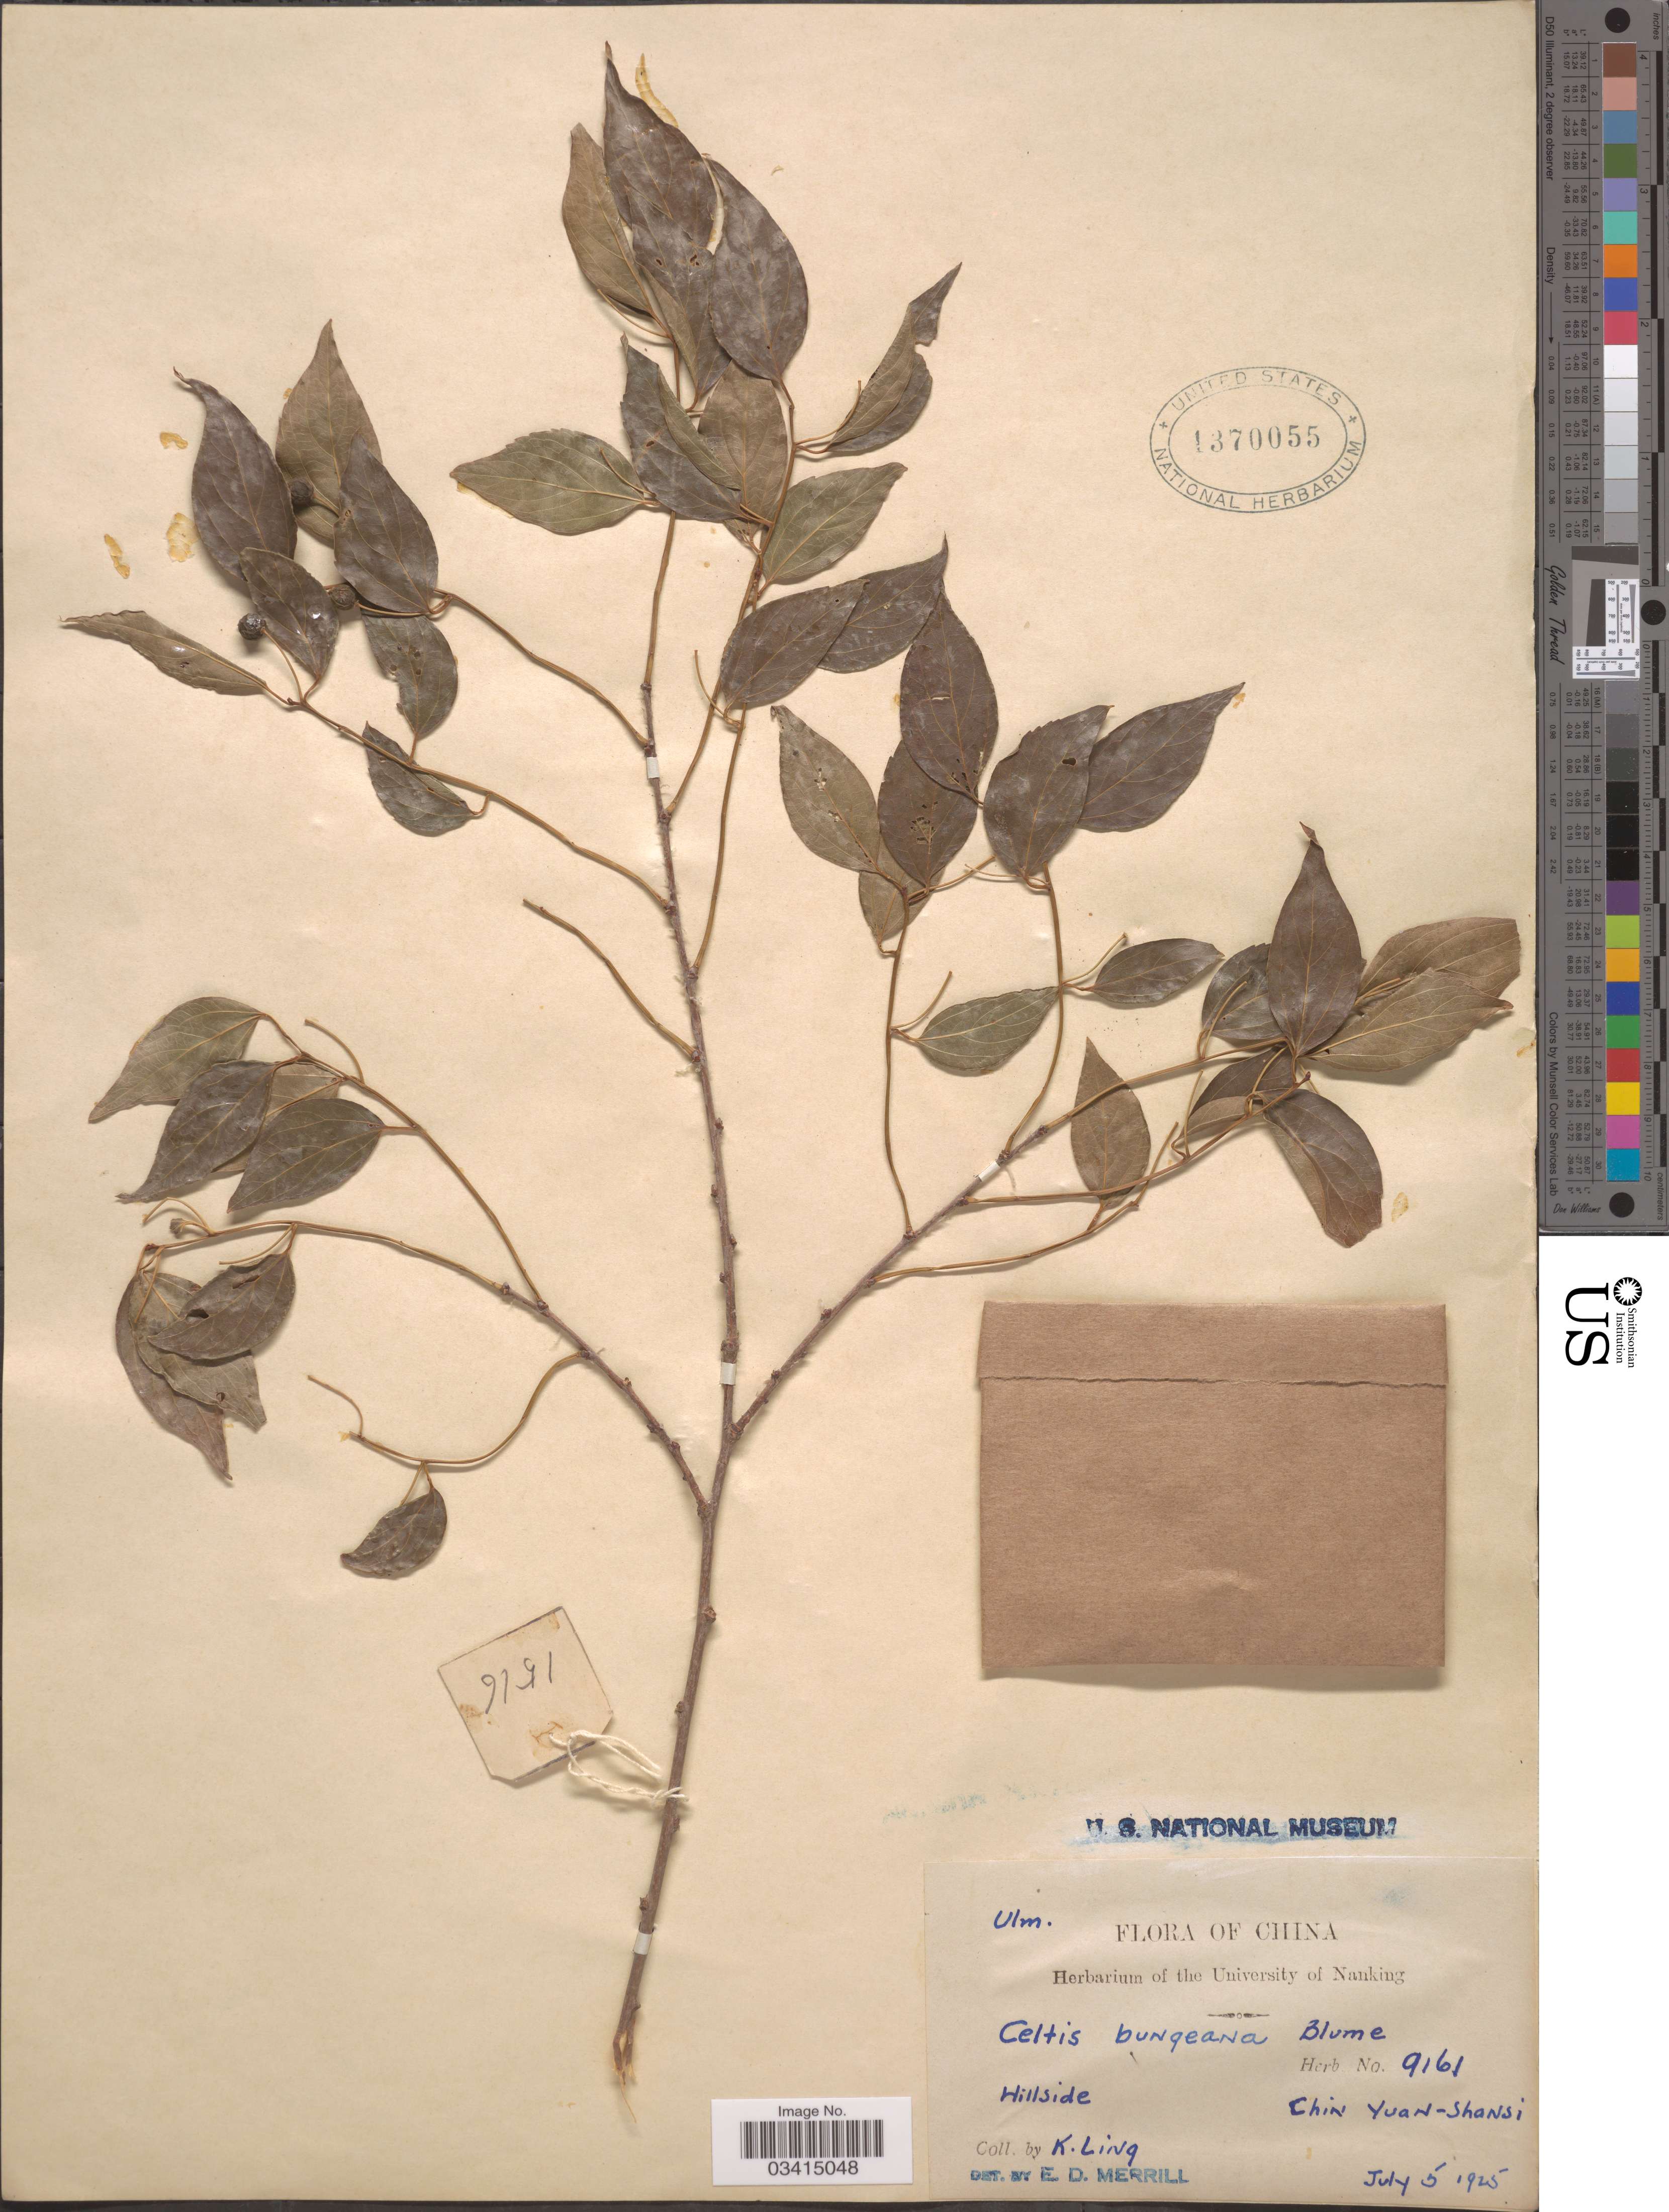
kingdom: Plantae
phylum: Tracheophyta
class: Magnoliopsida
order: Rosales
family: Cannabaceae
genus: Celtis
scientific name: Celtis bungeana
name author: Blume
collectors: K. Ling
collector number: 9161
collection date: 1925-07-05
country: China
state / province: Shanxi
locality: Chin Yuan-Shansi.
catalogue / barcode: US 1370055